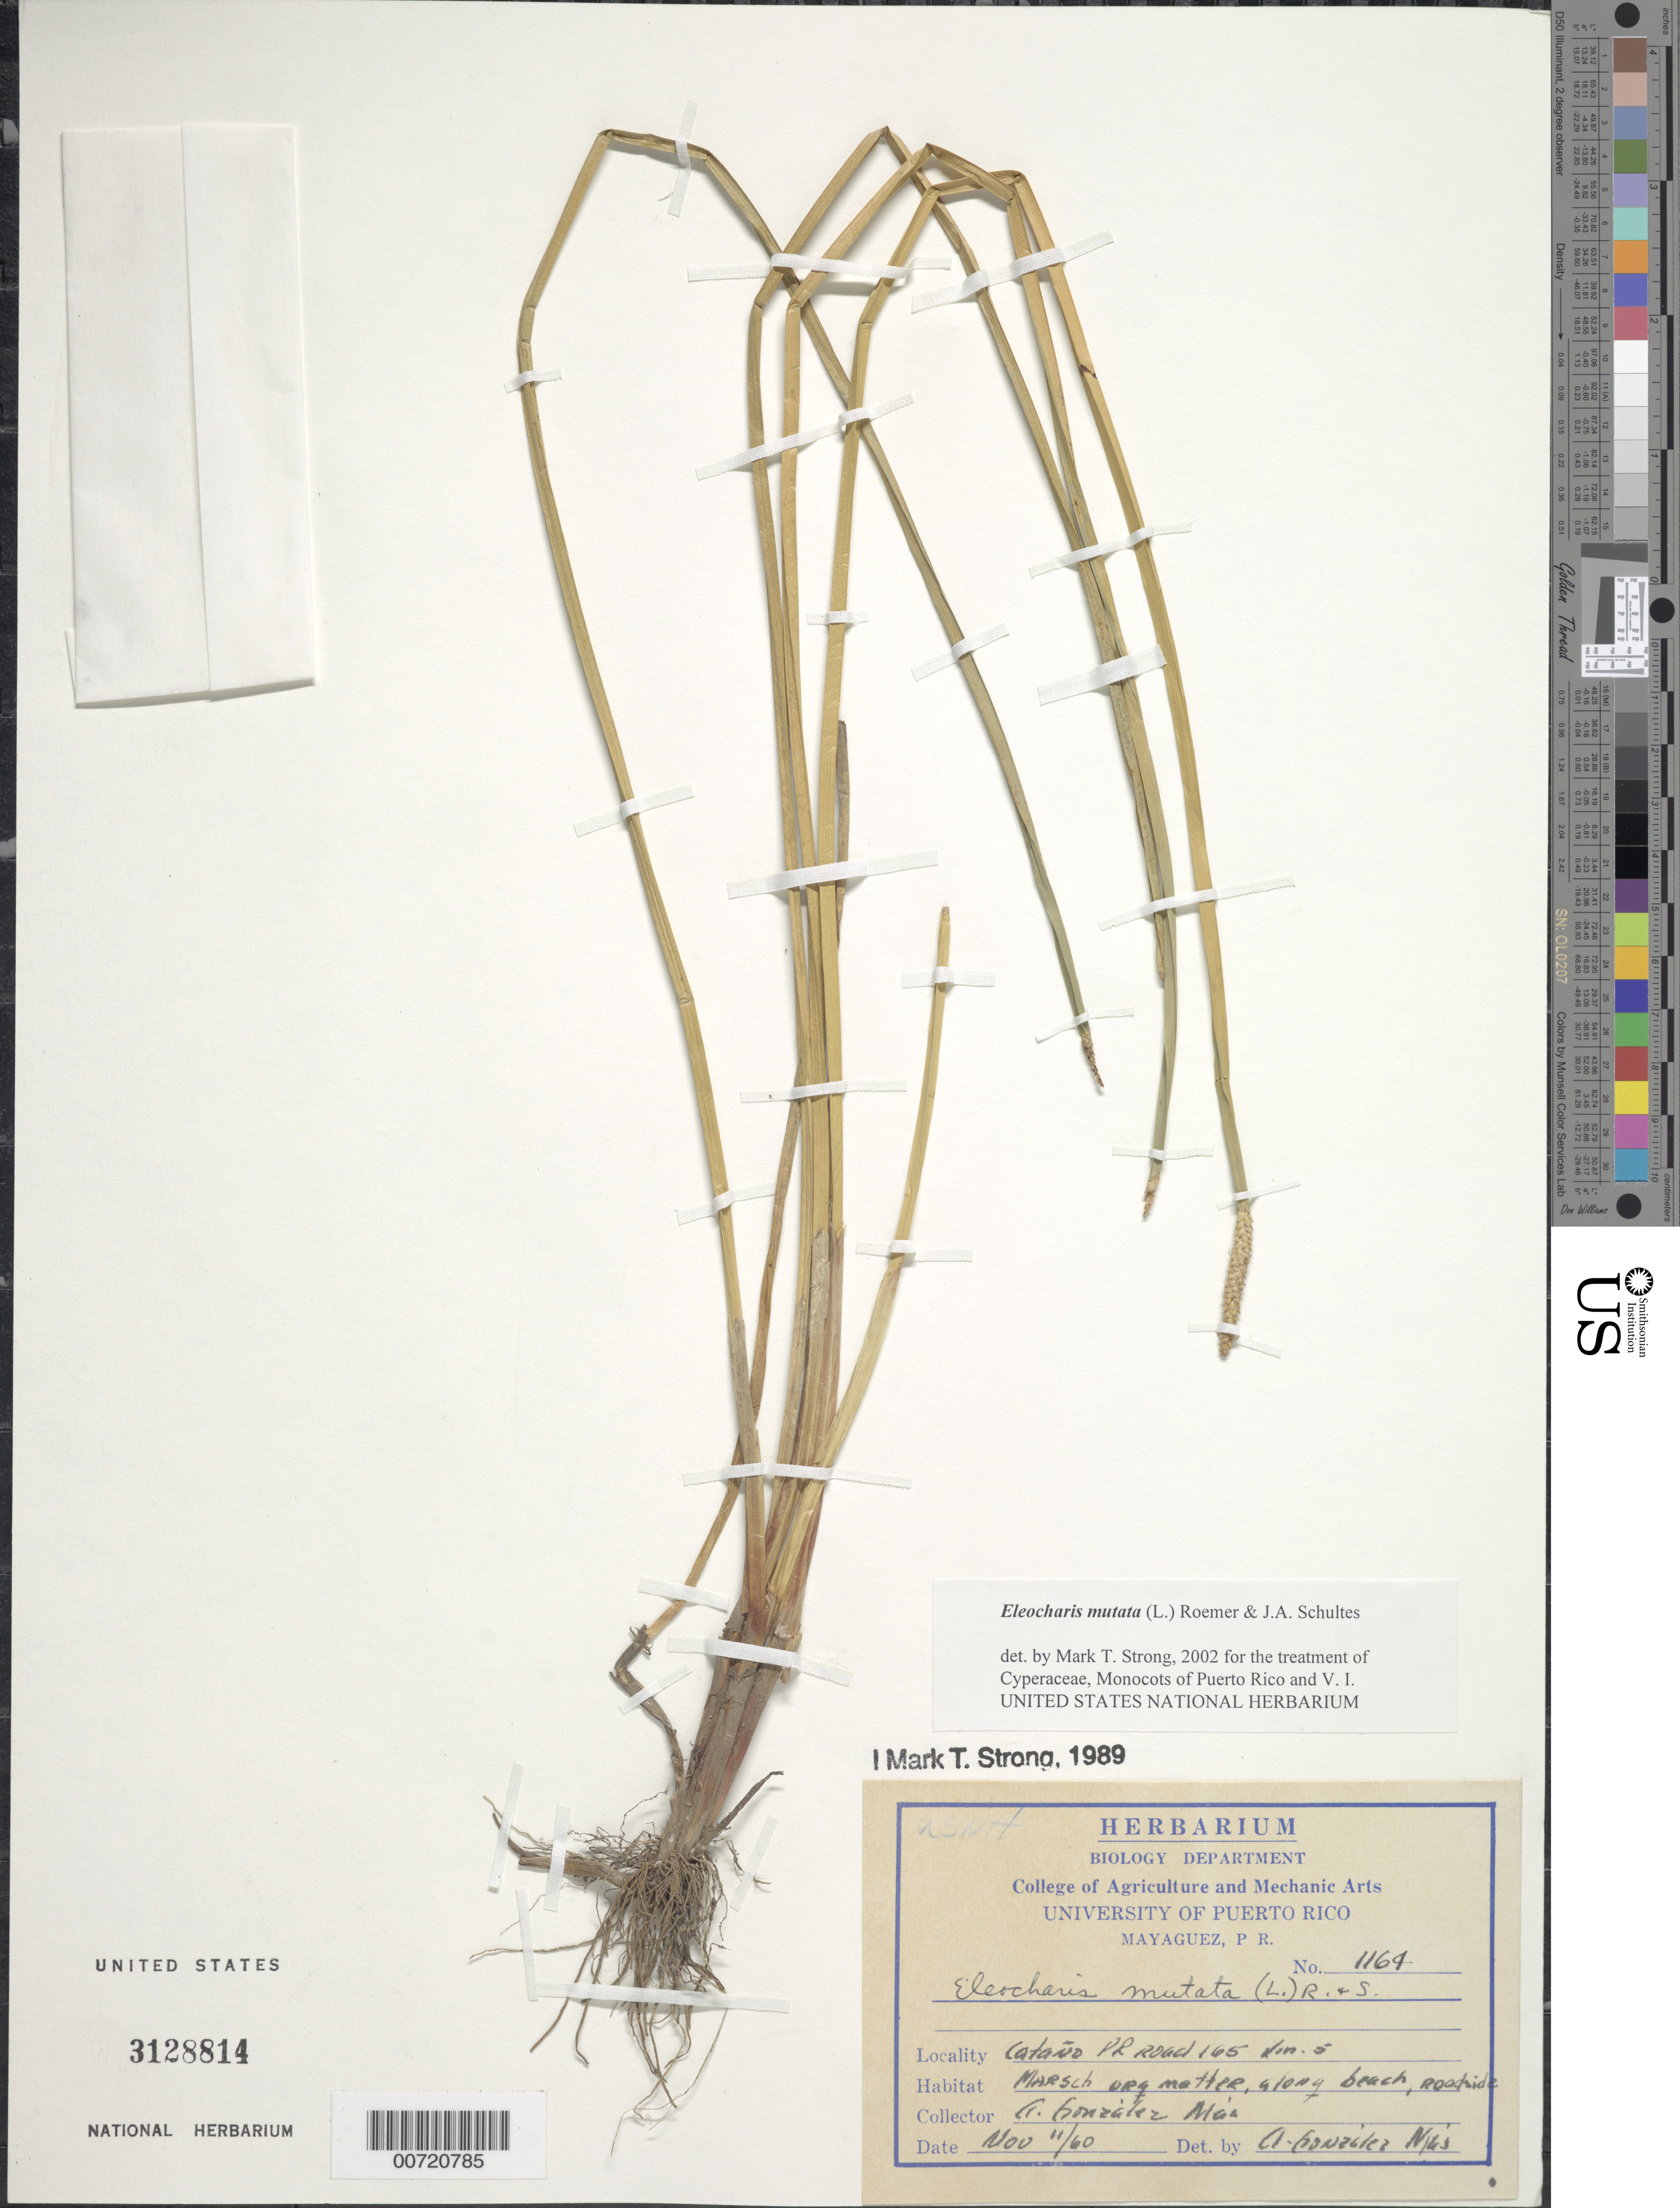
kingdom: Plantae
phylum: Tracheophyta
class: Liliopsida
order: Poales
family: Cyperaceae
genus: Eleocharis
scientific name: Eleocharis mutata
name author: (L.) Roem. & Schult.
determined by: Strong, M. T., (US), Smithsonian Institution - National Museum of Natural History (UNITED STATES)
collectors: A. González Más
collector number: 1164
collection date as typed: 11 Nov 1960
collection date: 1960-11-11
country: Puerto Rico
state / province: Cataño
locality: Cataño: Rd. 165, km 5.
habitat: Marsh, along beach, roadside.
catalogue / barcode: US 3128814